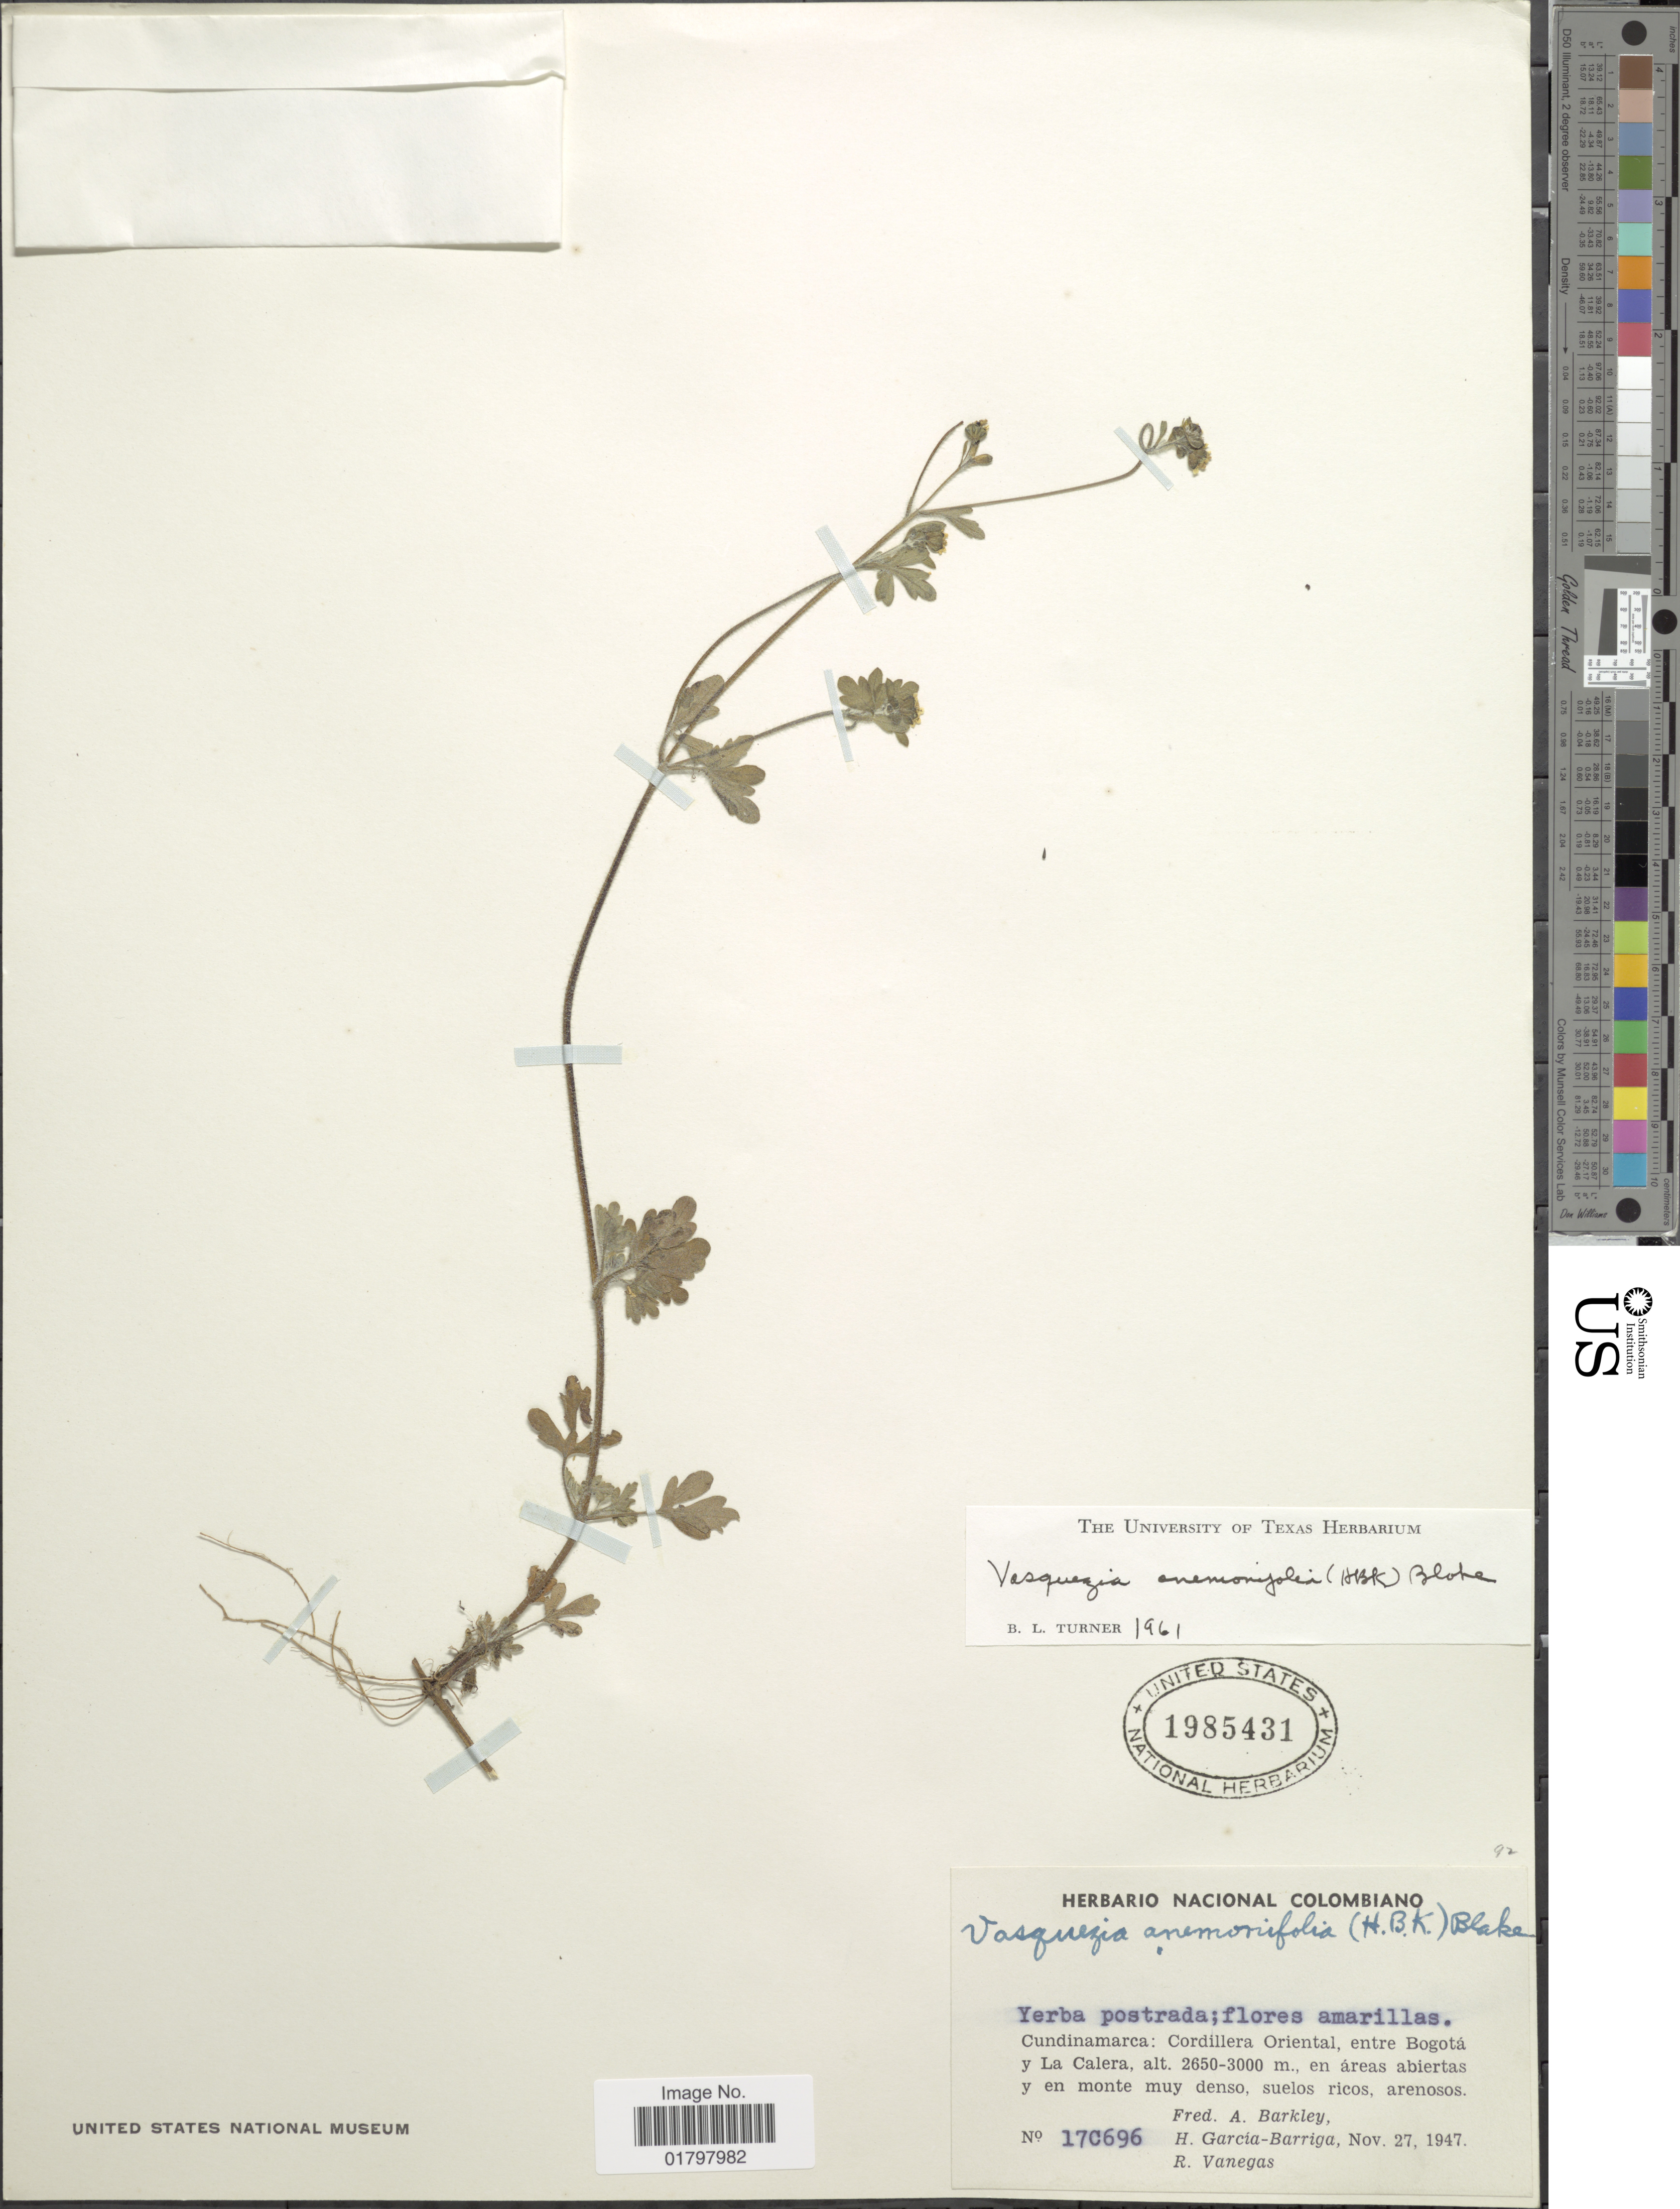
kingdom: Plantae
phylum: Tracheophyta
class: Magnoliopsida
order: Asterales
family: Asteraceae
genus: Vasquesia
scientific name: Vasquesia anemonifolia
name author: (Kunth) Less.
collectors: F. A. Barkley, H. García Barriga & R. Vanegas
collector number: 17C696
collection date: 1947-11-27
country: Colombia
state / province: Cundinamarca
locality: Cundinamarca: Cordillera Oriental, entre Bogotá y La Calera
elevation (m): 2650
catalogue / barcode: US 1985431